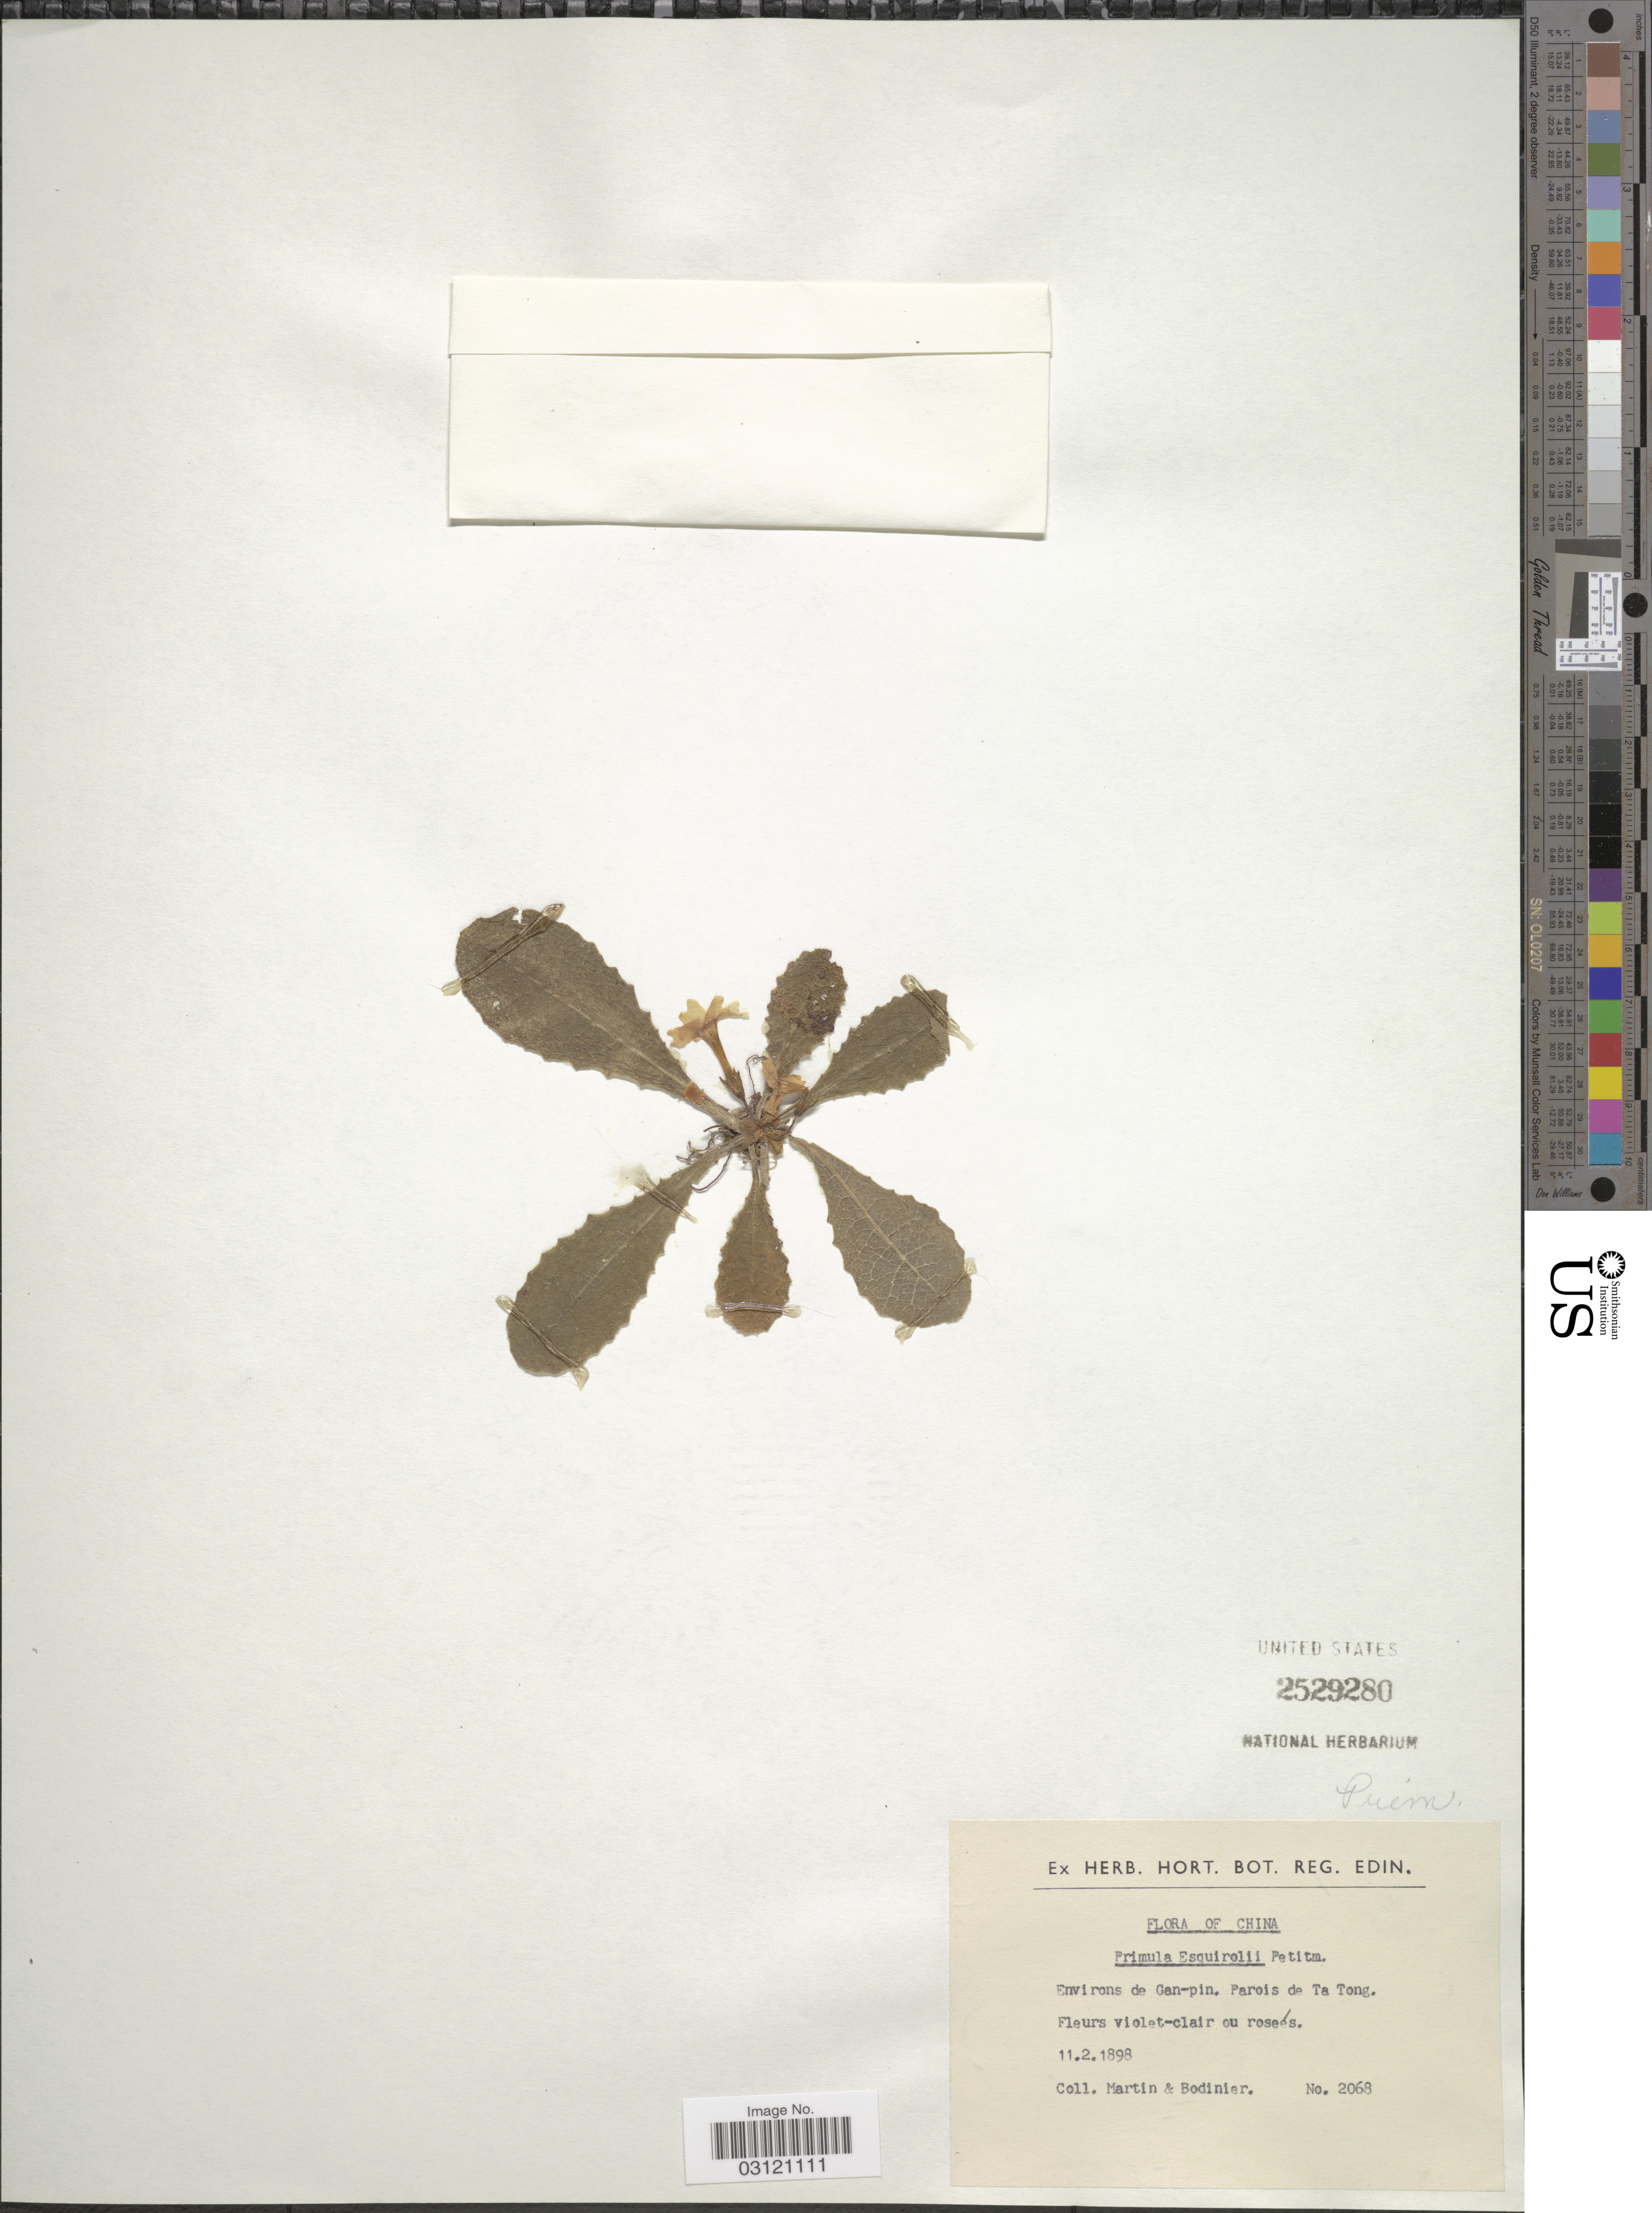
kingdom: Plantae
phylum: Tracheophyta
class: Magnoliopsida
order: Ericales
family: Primulaceae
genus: Primula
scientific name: Primula esquirolii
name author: Petitm.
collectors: Bodinier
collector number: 2068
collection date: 1898-02-11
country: China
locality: Environs de Gan-pin. Parois de Ta Tong.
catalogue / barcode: US 2529280